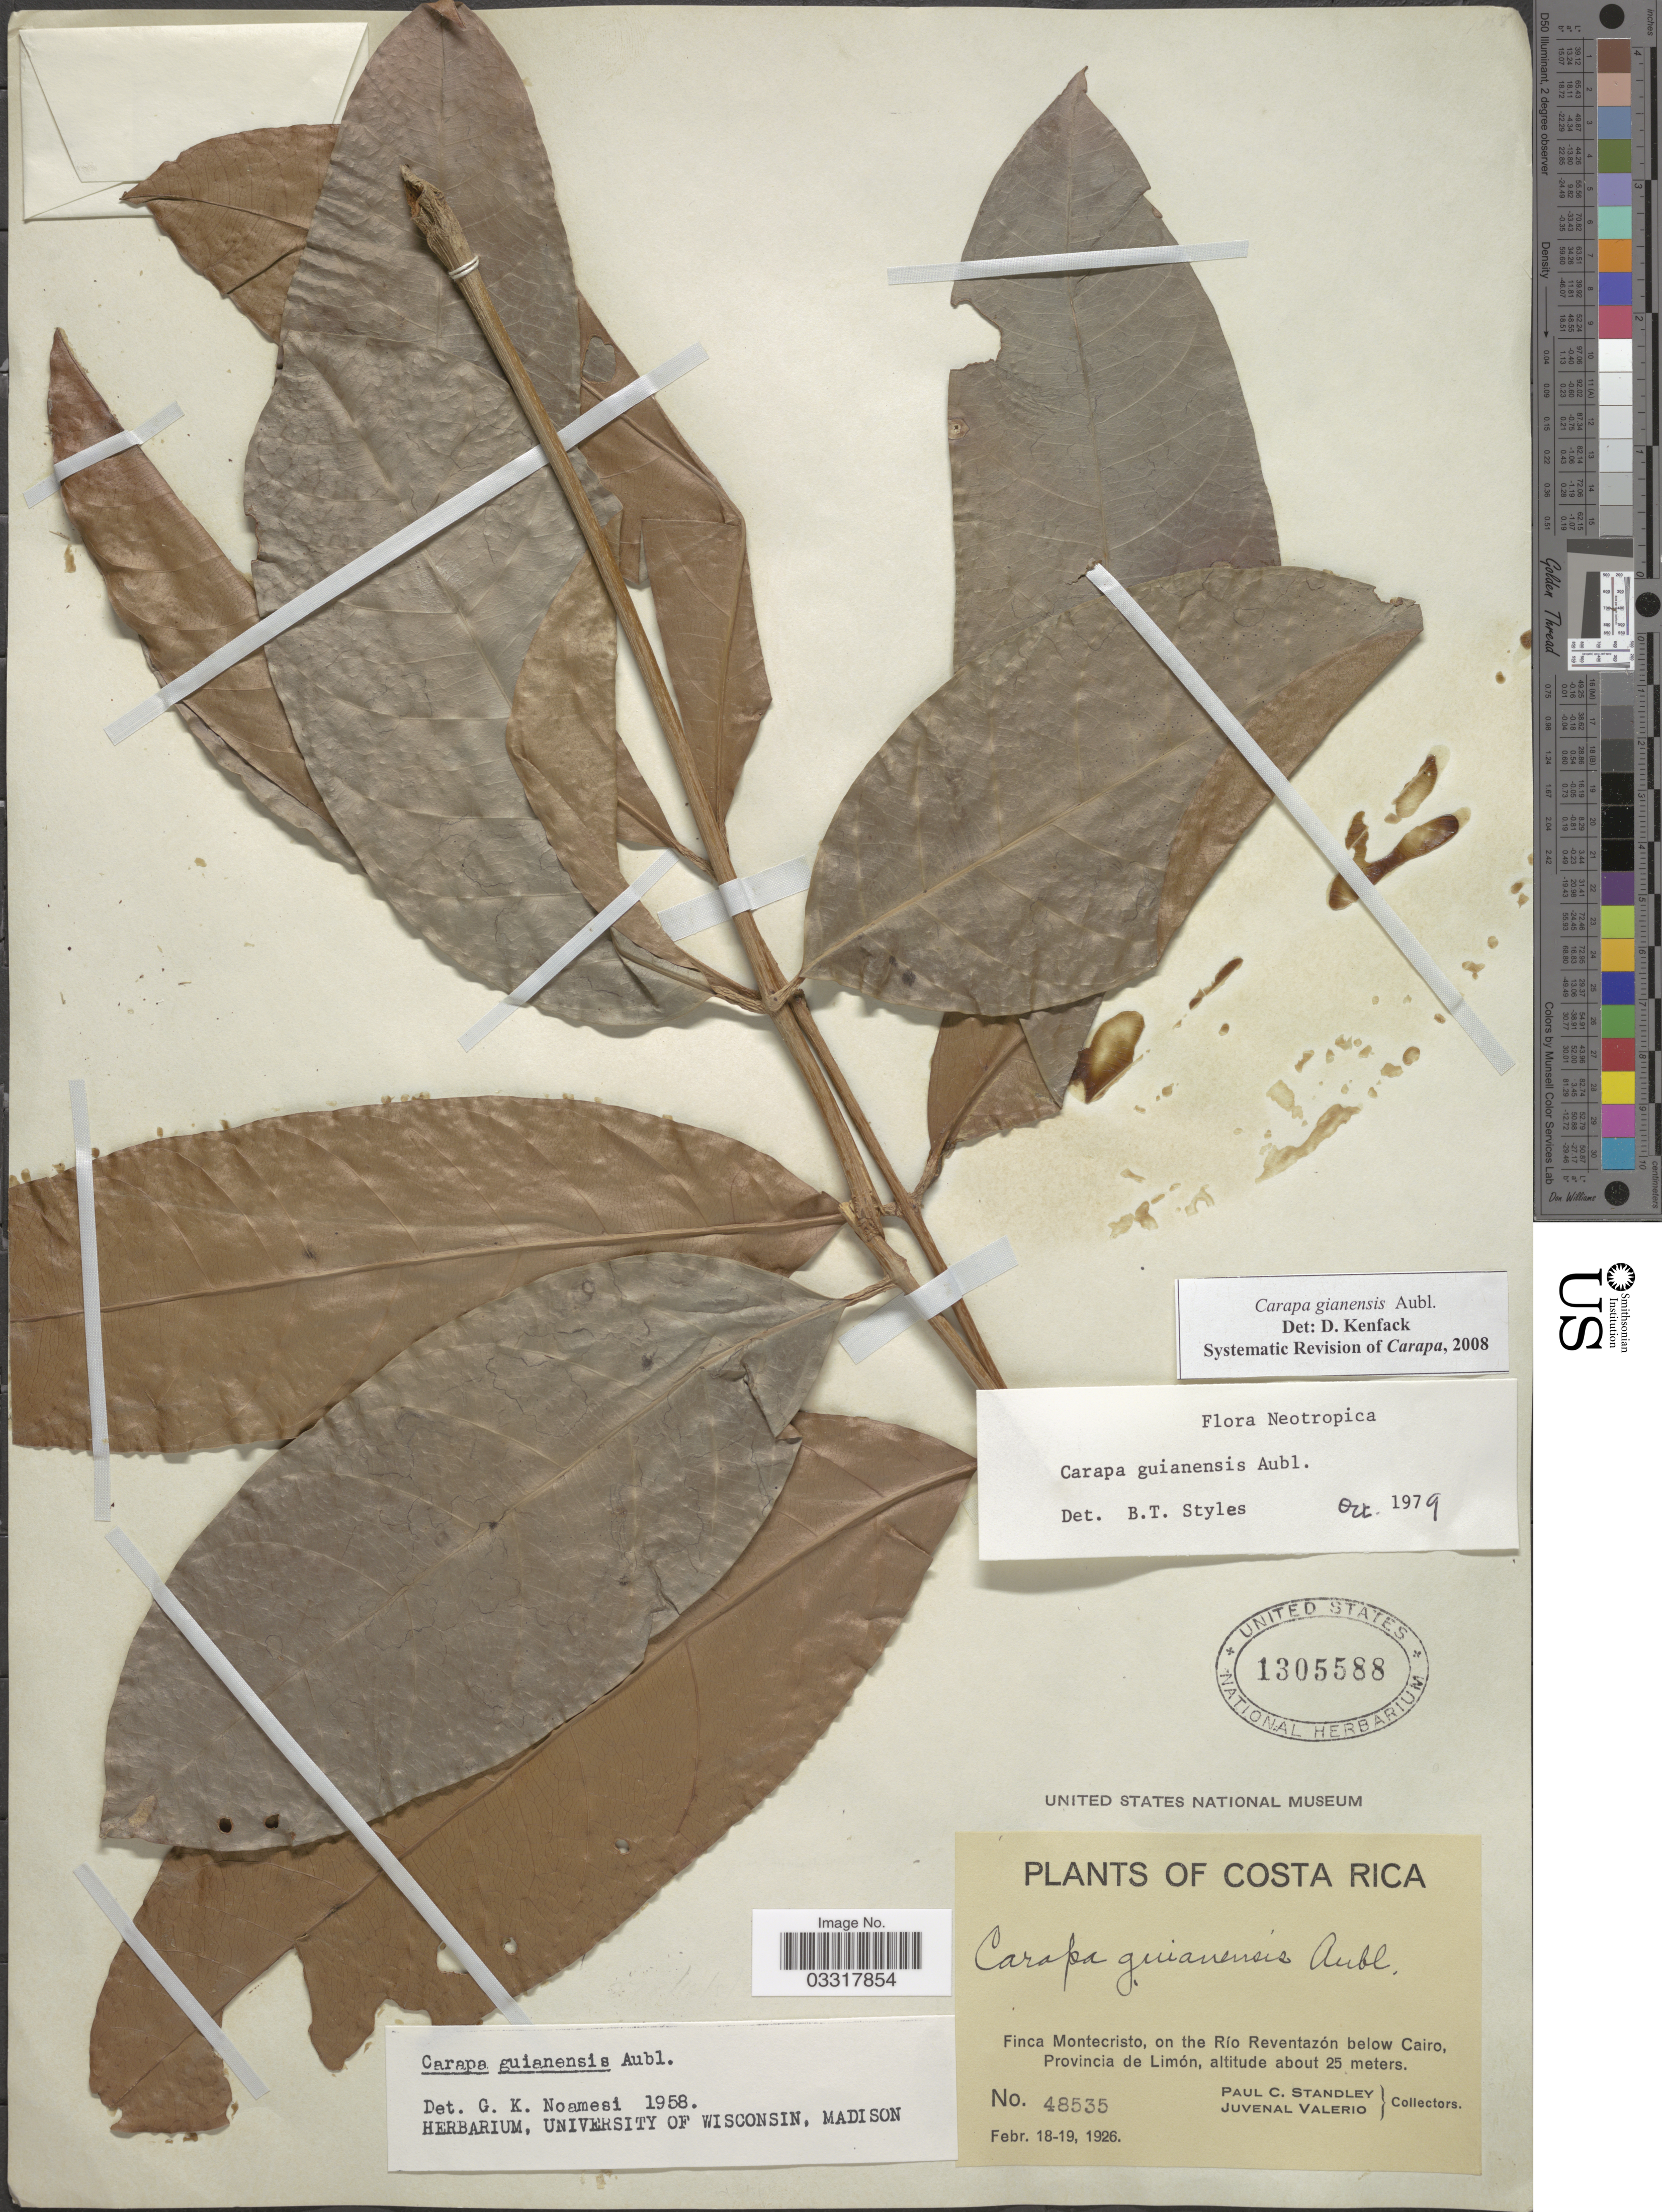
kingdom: Plantae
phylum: Tracheophyta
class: Magnoliopsida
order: Sapindales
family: Meliaceae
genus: Carapa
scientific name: Carapa guianensis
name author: Aubl.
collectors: P. C. Standley & J. Valerio R.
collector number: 48535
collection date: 1926-02-18/1926-02-19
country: Costa Rica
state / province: Limón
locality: Finca Montecristo, on the Río Reventazón below Cairo.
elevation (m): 25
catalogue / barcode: US 1305588